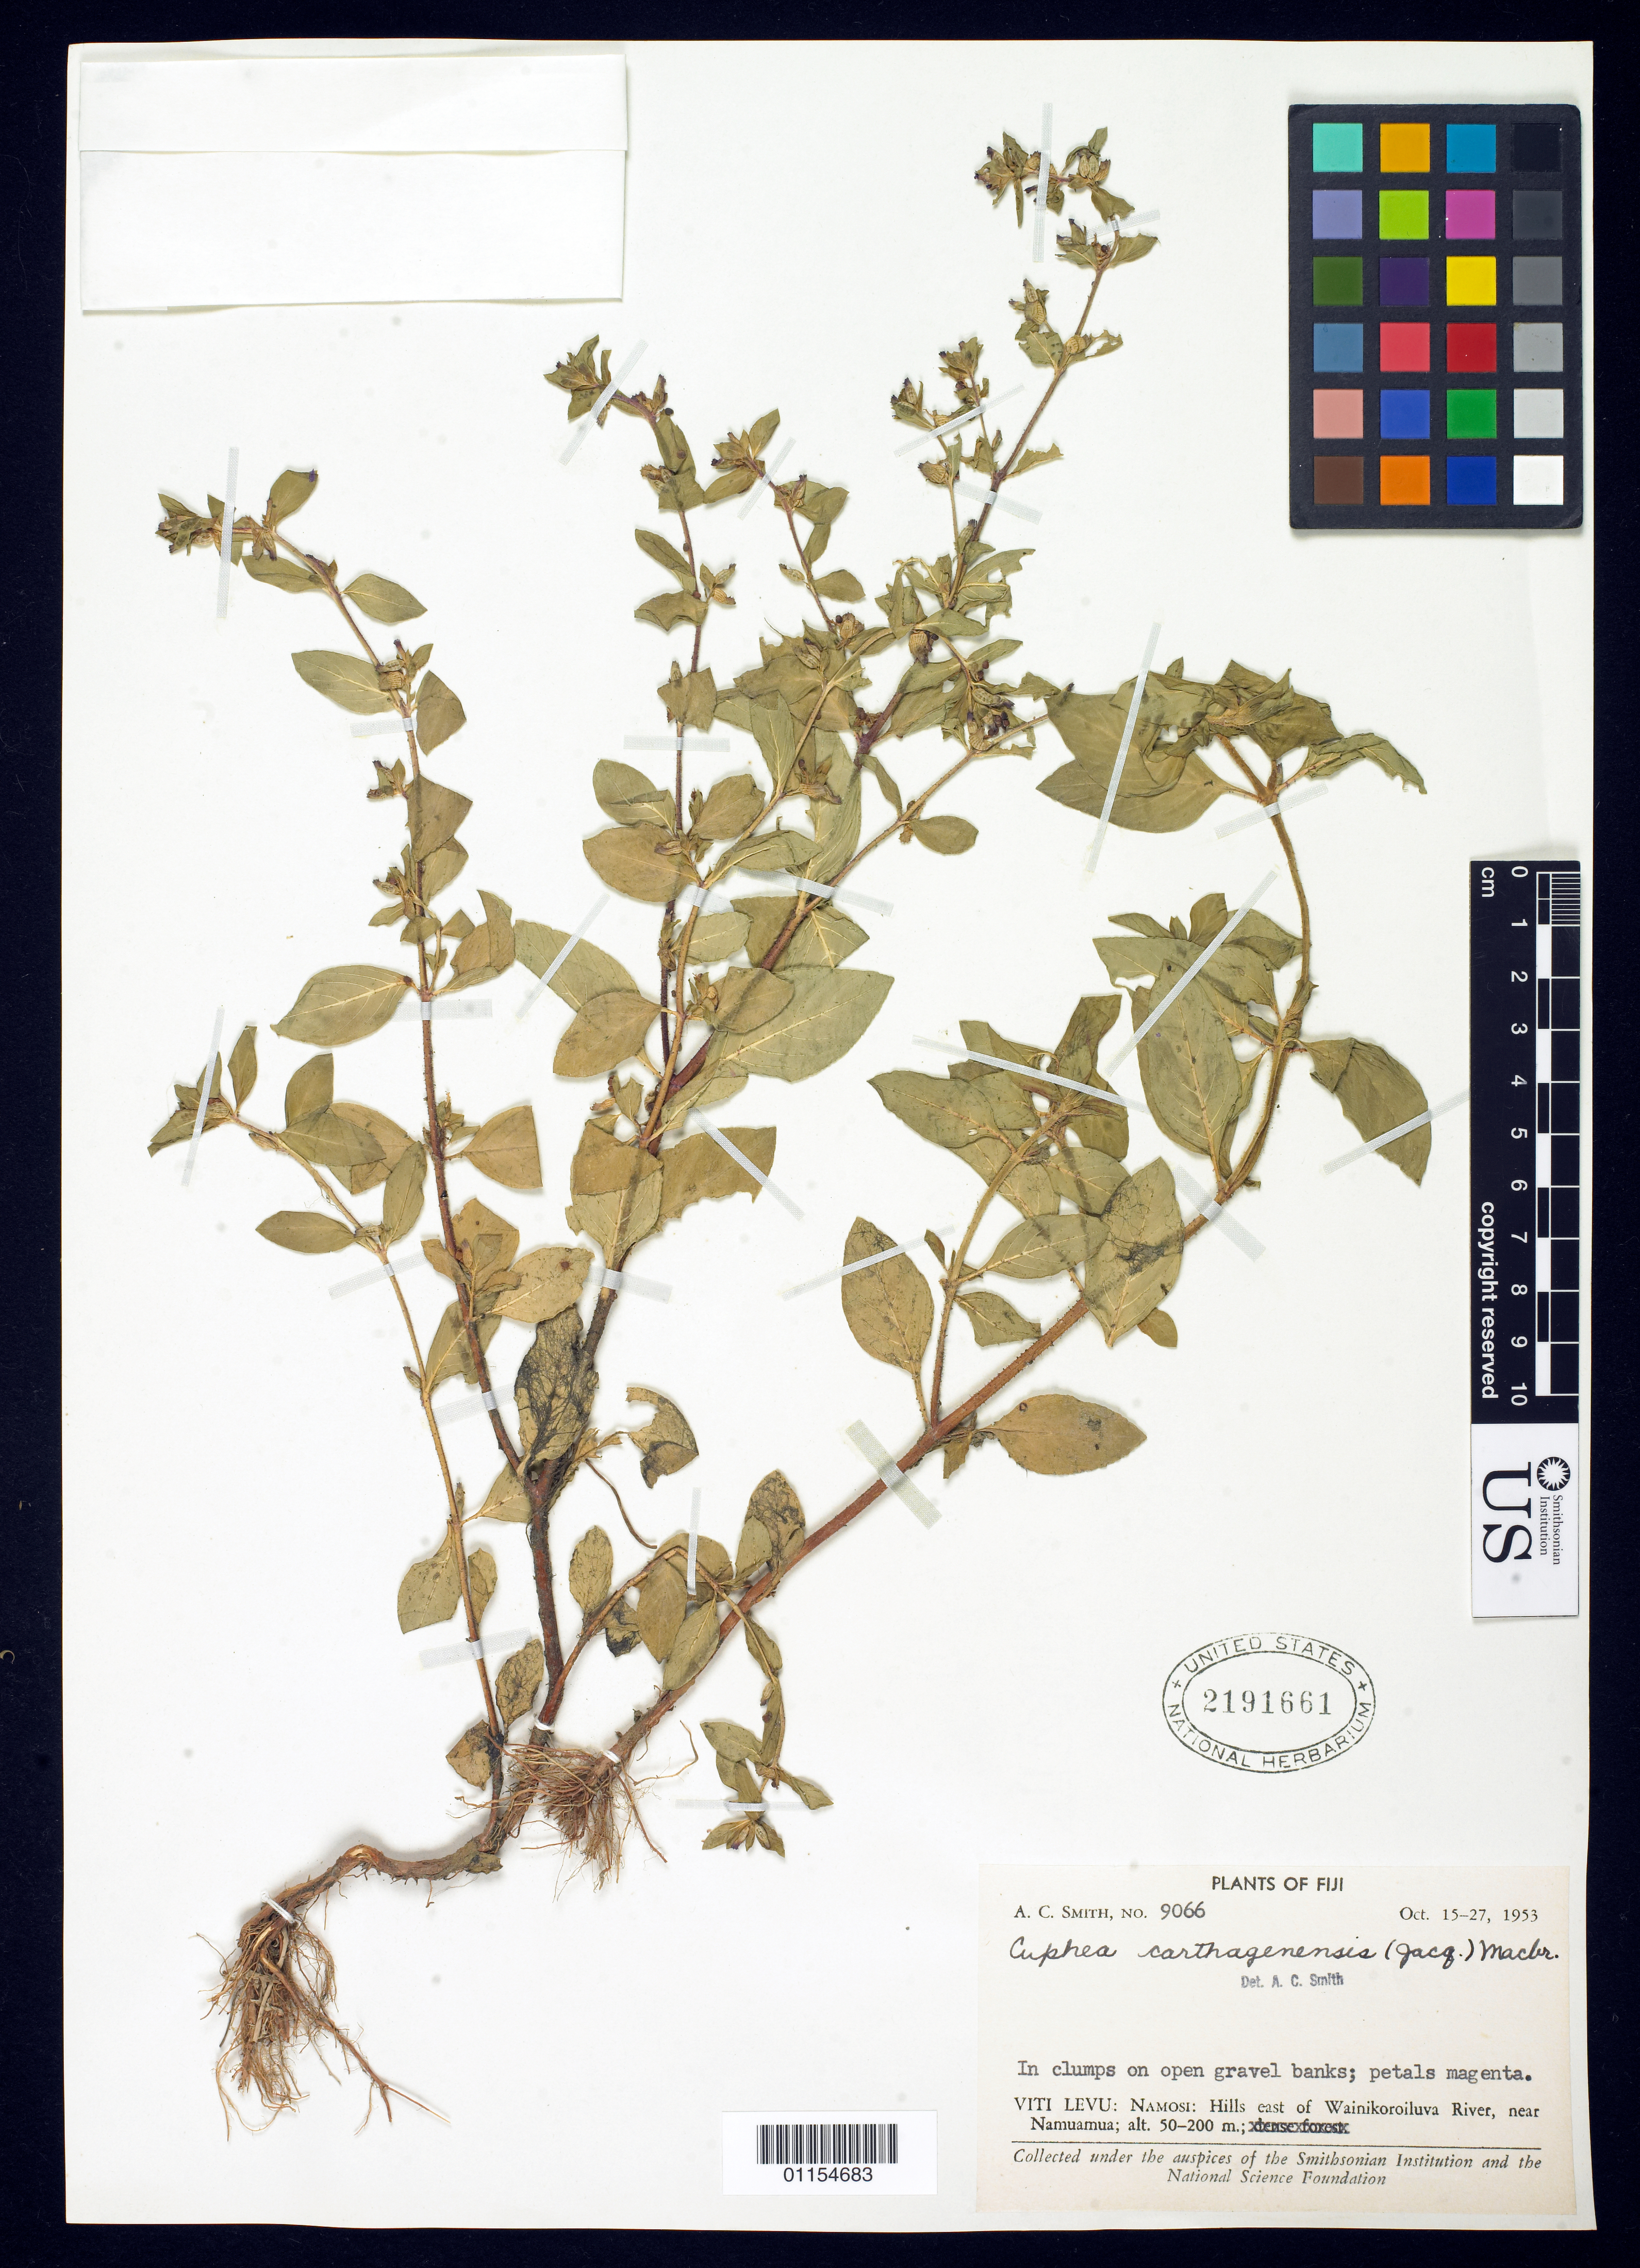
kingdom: Plantae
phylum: Tracheophyta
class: Magnoliopsida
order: Myrtales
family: Lythraceae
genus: Cuphea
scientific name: Cuphea carthagenensis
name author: (Jacq.) J.F. Macbr.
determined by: Smith, A. C.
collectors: A. C. Smith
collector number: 9066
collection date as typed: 15 Oct 1953 to 27 Oct 1953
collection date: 1953-10-15/1953-10-27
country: Fiji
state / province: Namosi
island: Viti Levu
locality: East of Wainikoroiluva River, near Namuamua. [Viti Levu Group]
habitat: Open gravel banks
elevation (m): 50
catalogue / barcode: US 2191661